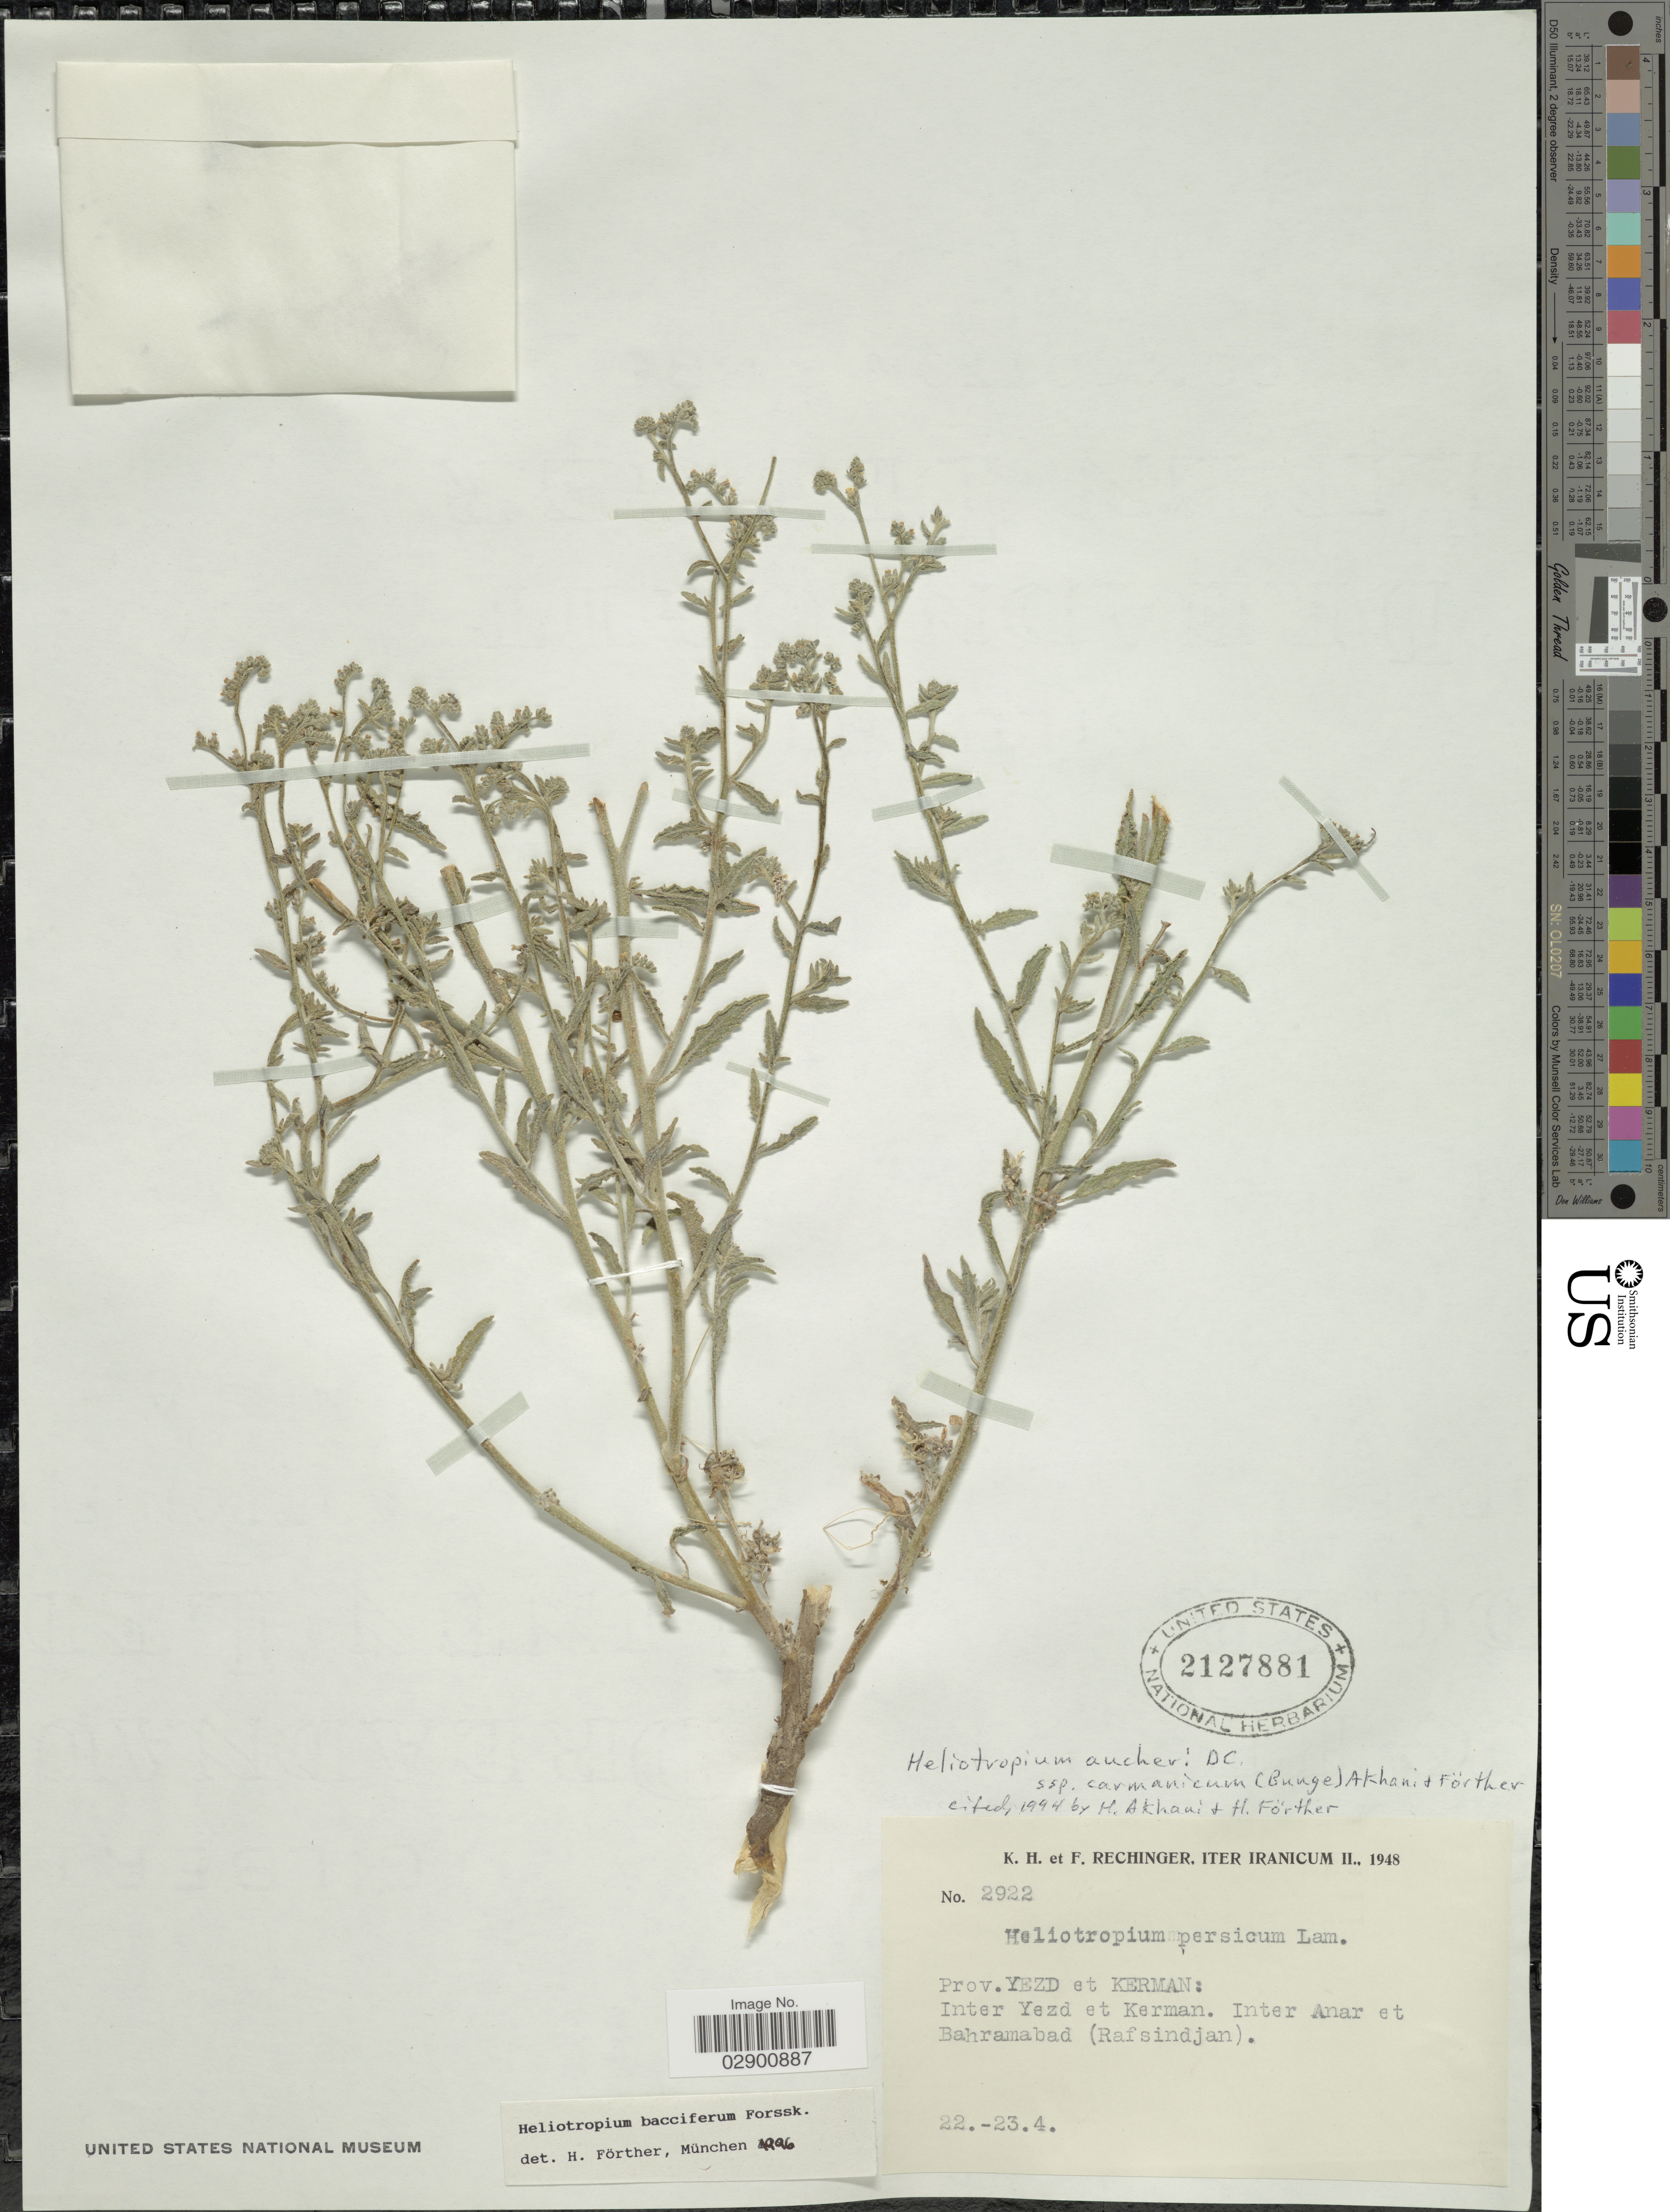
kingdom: Plantae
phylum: Tracheophyta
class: Magnoliopsida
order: Boraginales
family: Heliotropiaceae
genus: Heliotropium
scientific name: Heliotropium bacciferum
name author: Forssk.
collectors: K. H. Rechinger & F. Rechinger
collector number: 2922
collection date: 1948-04-22/1948-04-23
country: Iran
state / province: Kerman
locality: Prov. Yezd et Kerman: Inter Yezd et Kerman. Inter Anar et Bahramabad (Rafsindjan).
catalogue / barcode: US 2127881